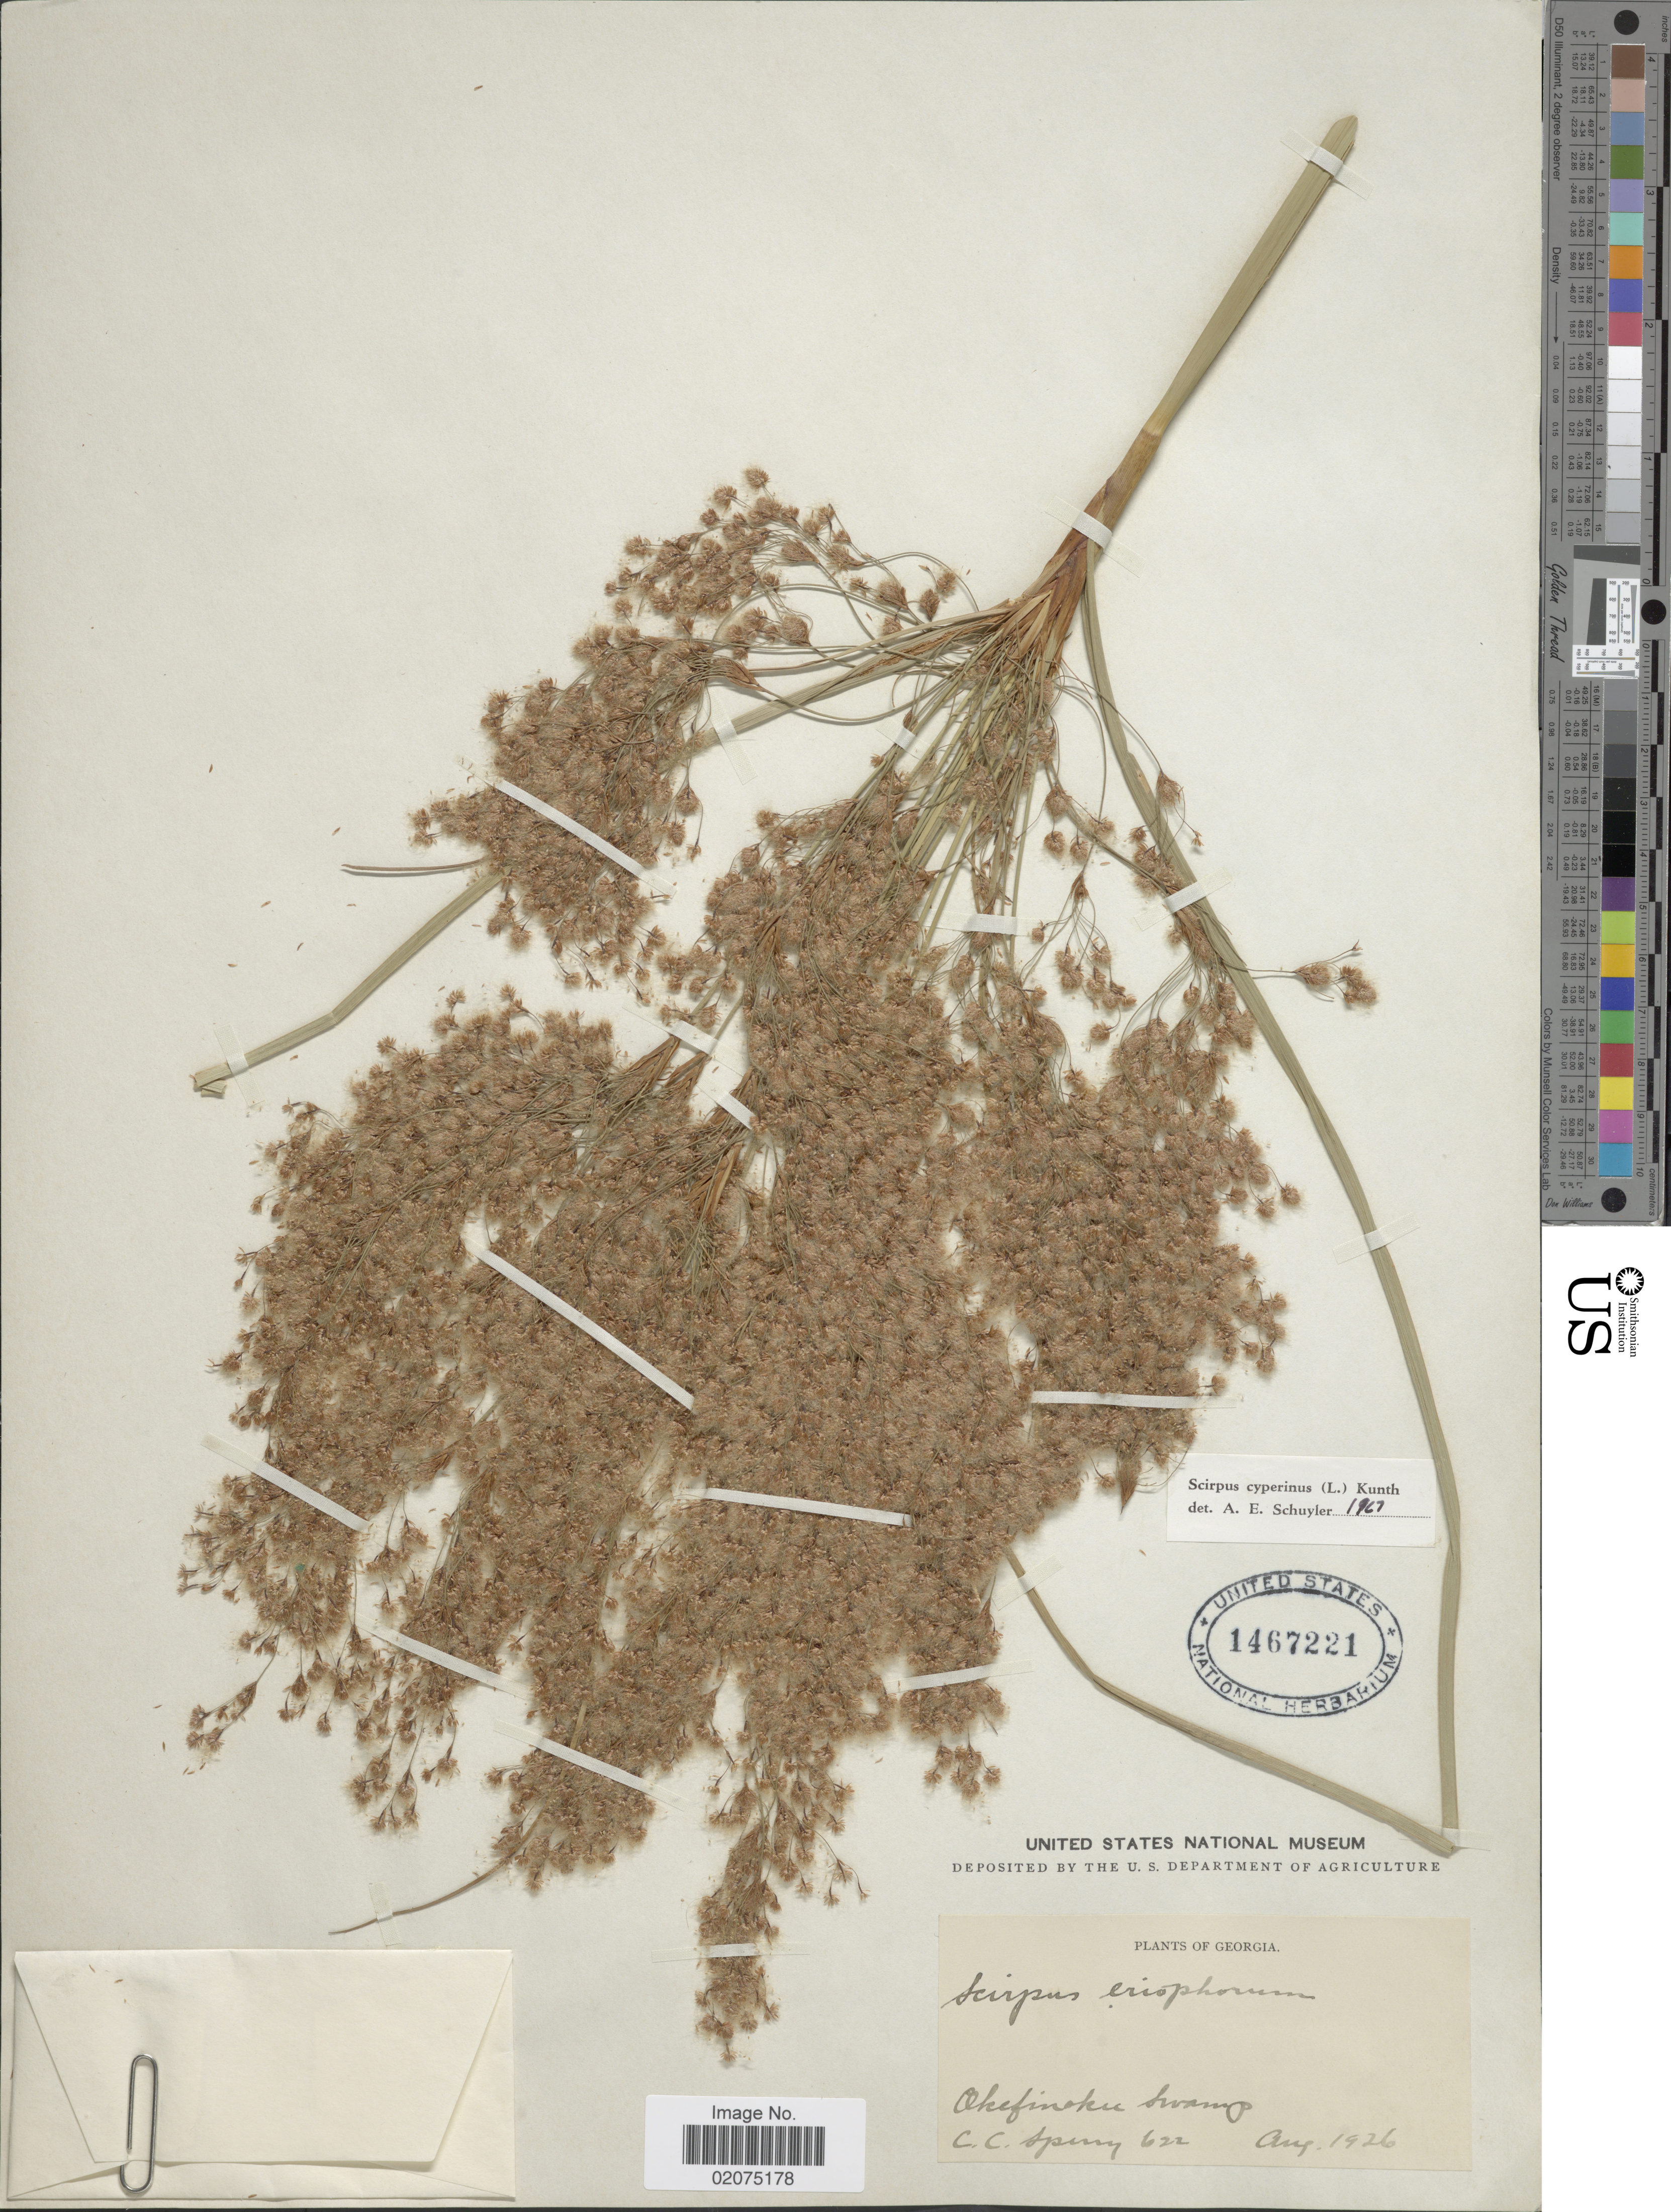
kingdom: Plantae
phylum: Tracheophyta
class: Liliopsida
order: Poales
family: Cyperaceae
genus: Scirpus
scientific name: Scirpus cyperinus (L.) Kunth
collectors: C. C. Sperry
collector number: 622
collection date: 1926-08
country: United States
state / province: Georgia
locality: Okefinokee Swamp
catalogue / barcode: US 1467221